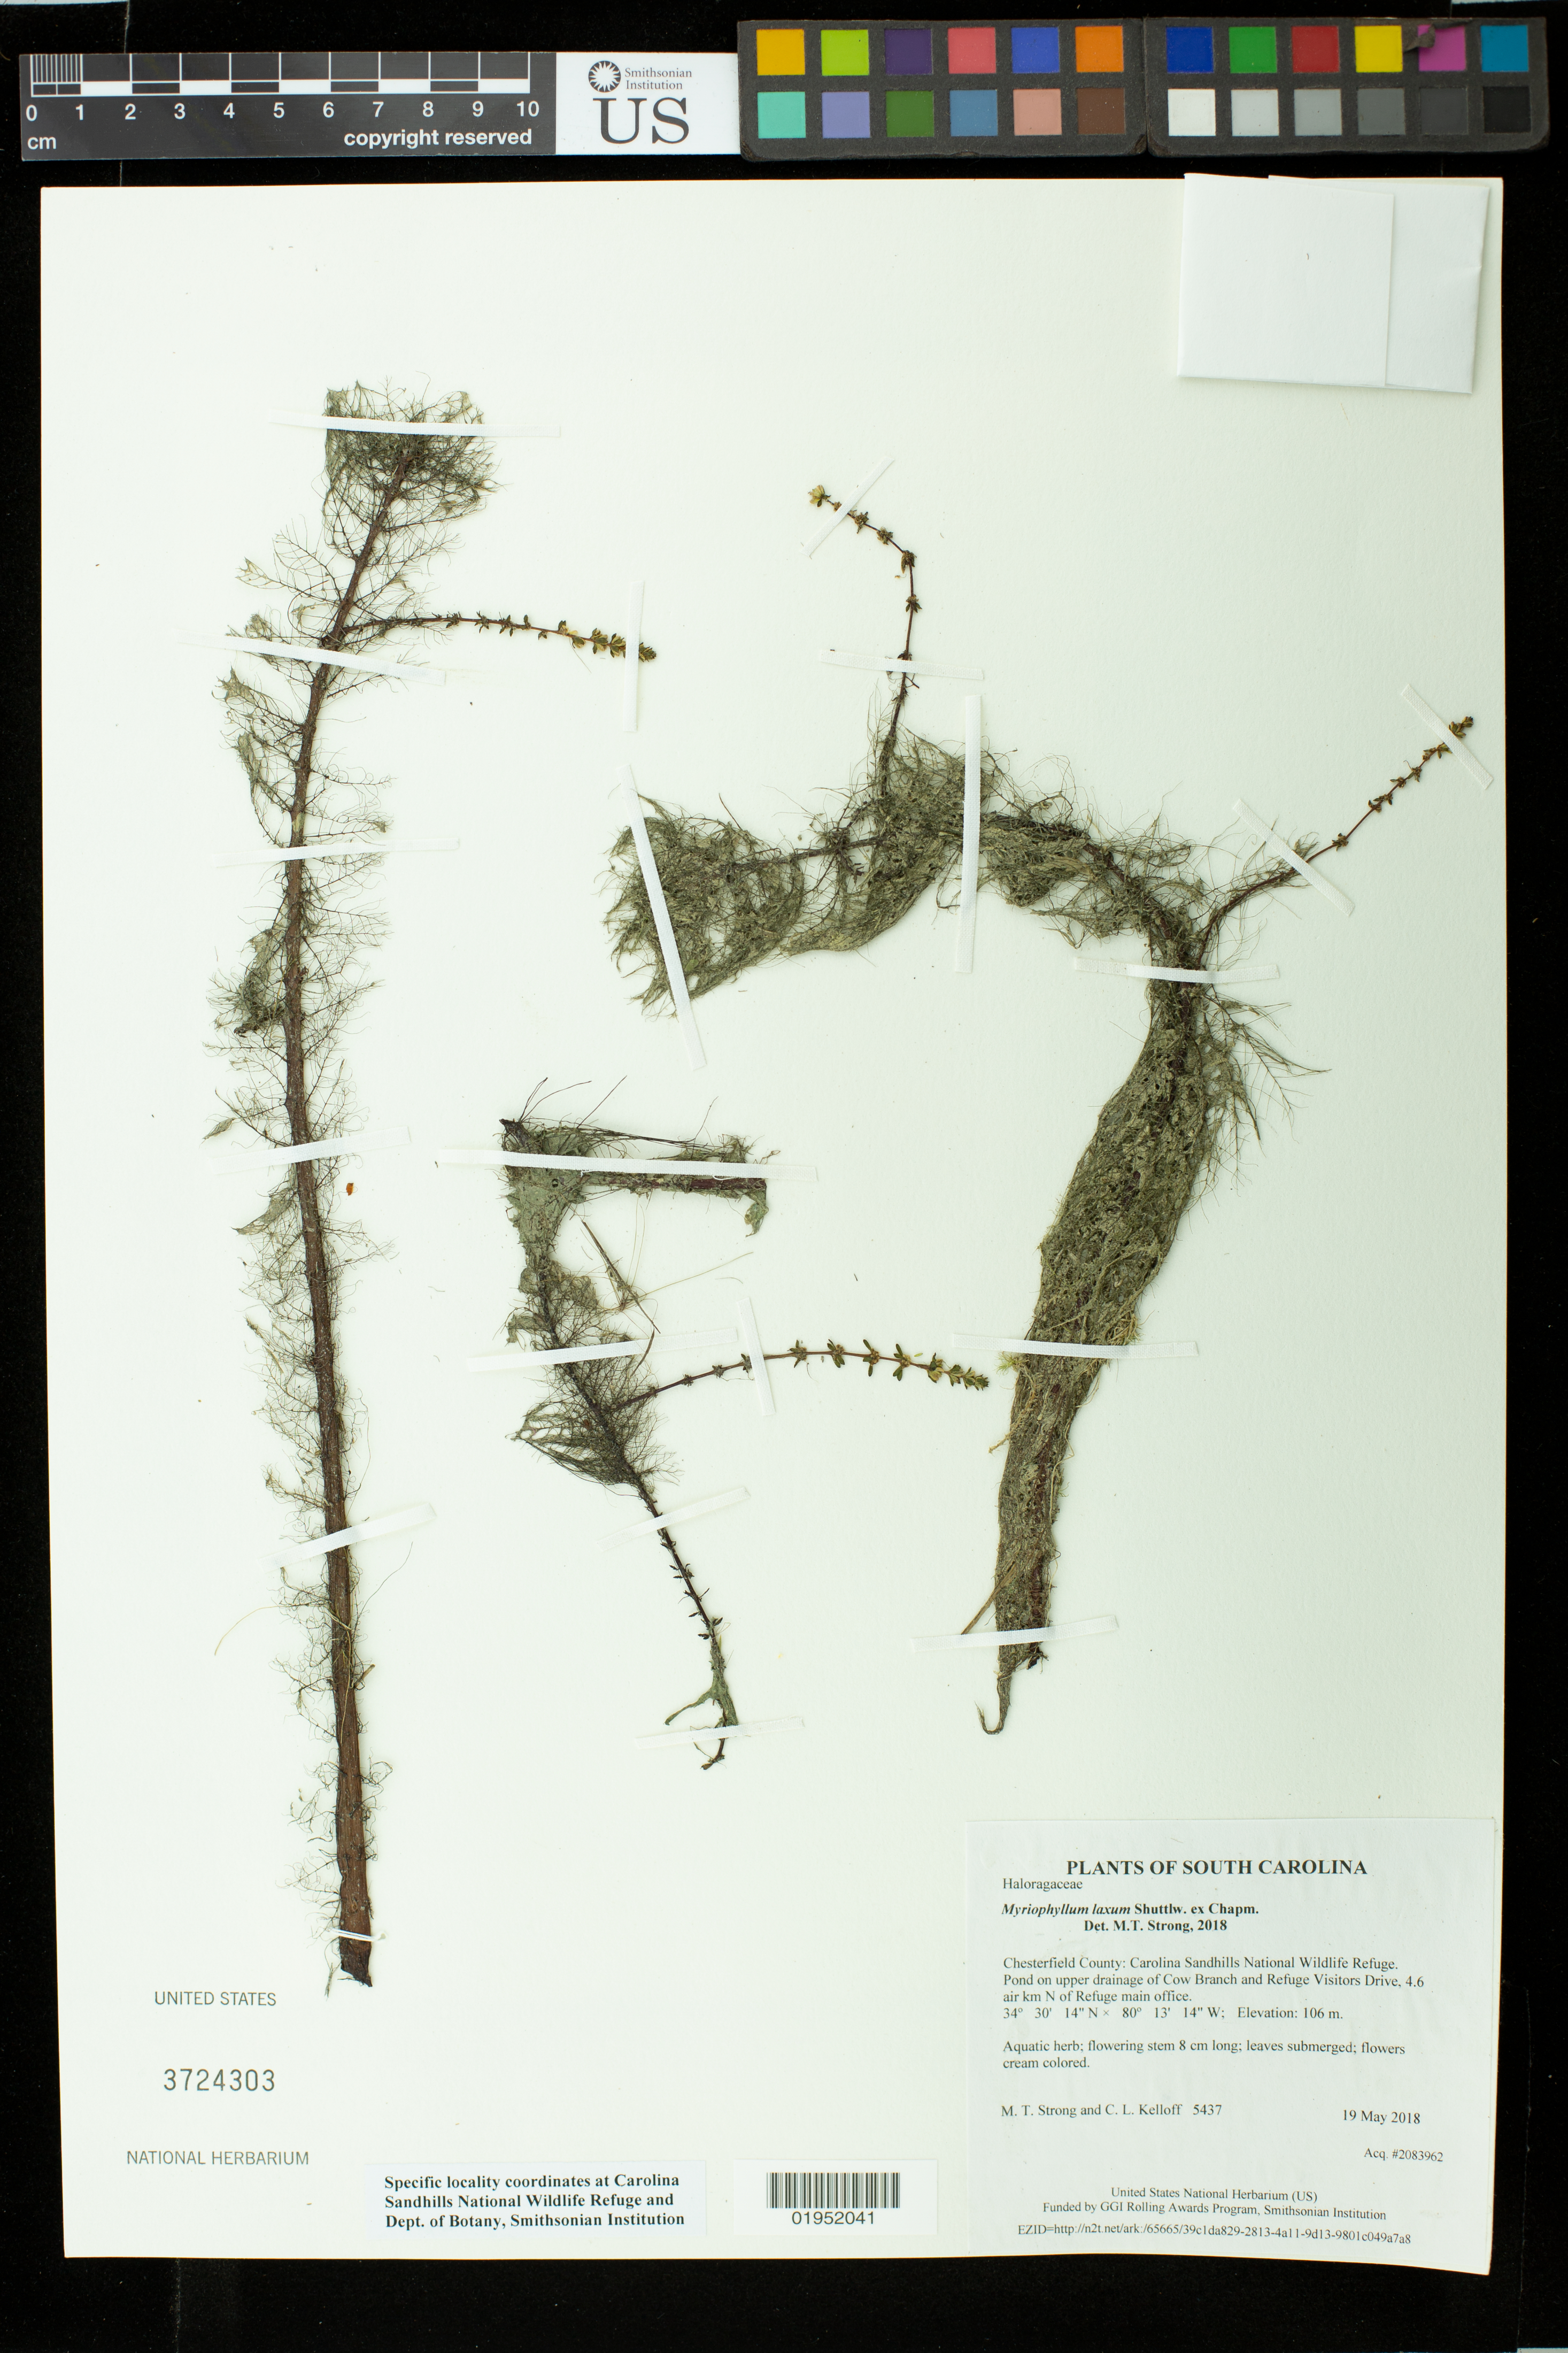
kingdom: Plantae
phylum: Tracheophyta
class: Magnoliopsida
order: Saxifragales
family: Haloragaceae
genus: Myriophyllum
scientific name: Myriophyllum laxum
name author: Shuttlw. ex Chapm.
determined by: Strong, Mark T., (BOT), Smithsonian Institution - National Museum of Natural History (UNITED STATES)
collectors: M. T. Strong & C. L. Kelloff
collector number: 5437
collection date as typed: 19 May 2018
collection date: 2018-05-19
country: United States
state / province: South Carolina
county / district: Chesterfield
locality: Carolina Sandhills National Wildlife Refuge. Pond on upper drainage of Cow Branch and Refuge Visitors Drive, 4.6 air km N of Refuge main office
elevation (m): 106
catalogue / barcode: US 3724303